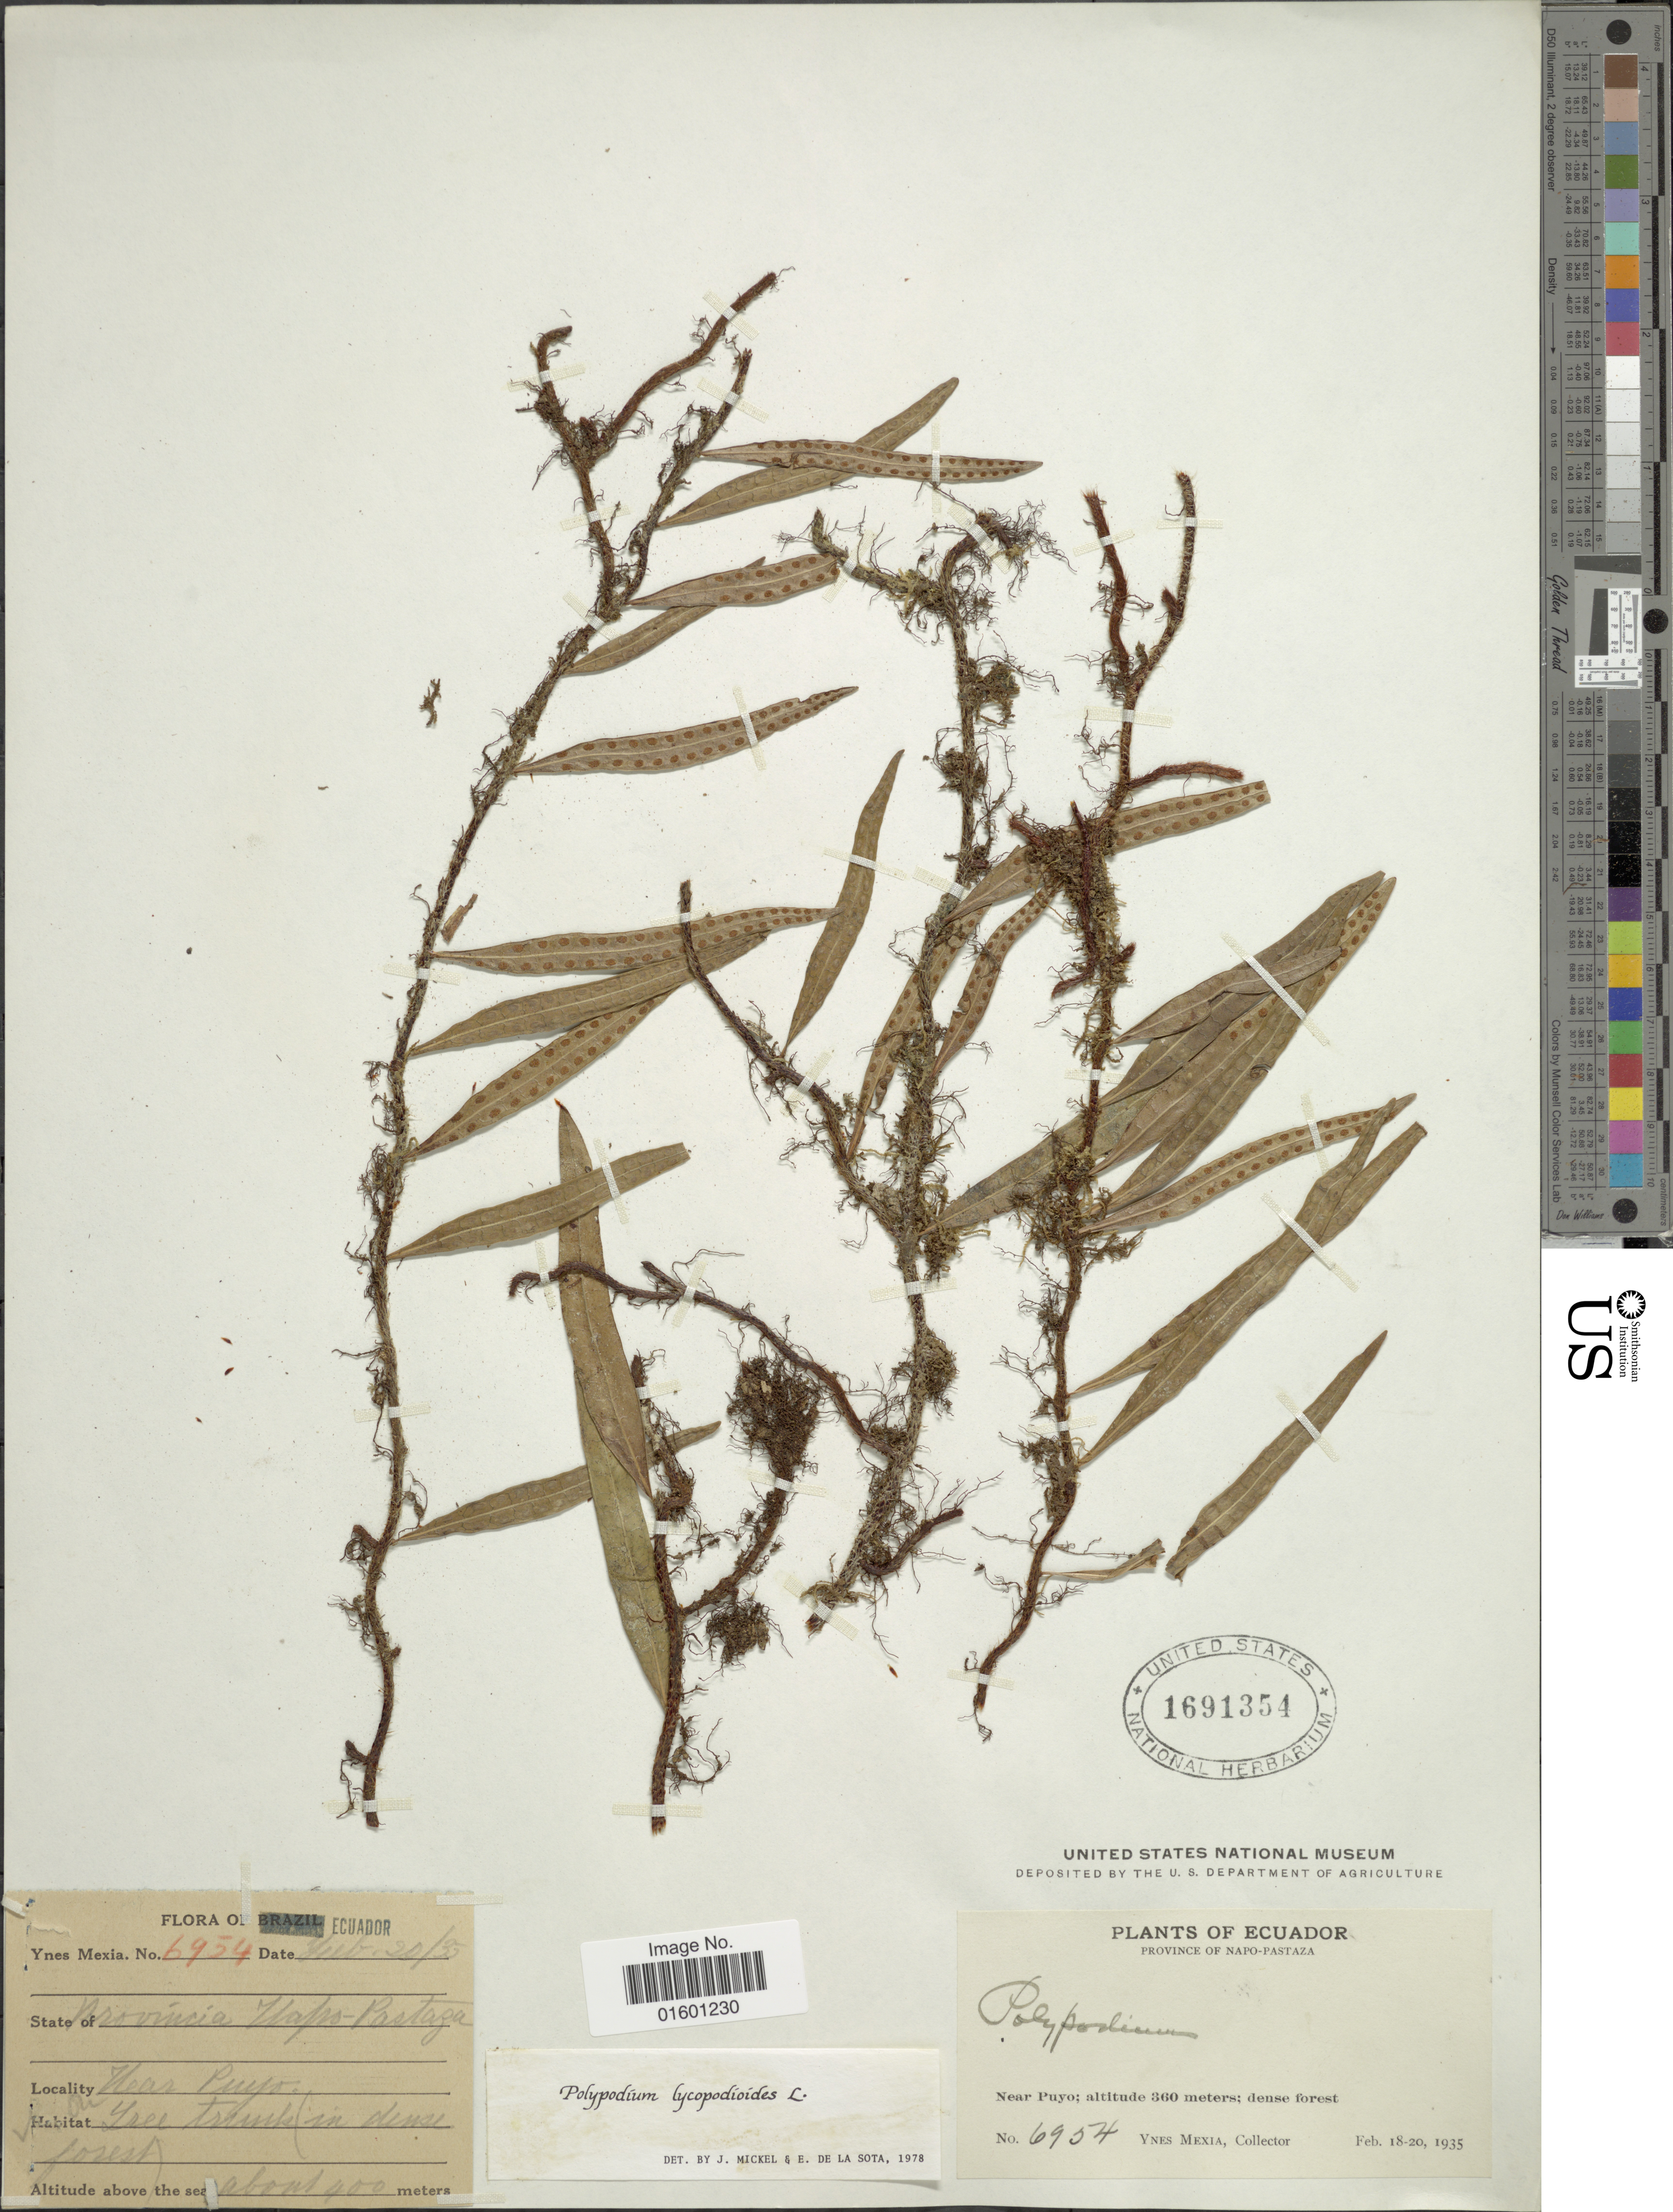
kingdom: Plantae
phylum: Tracheophyta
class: Polypodiopsida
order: Polypodiales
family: Polypodiaceae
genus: Microgramma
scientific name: Microgramma lycopodioides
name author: (L.) Copel.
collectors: Y. Mexia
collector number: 6954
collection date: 1935-02-18/1935-02-20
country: Ecuador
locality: Province of Napo - Pastaza, Near Puyo; dense forest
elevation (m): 400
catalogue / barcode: US 1691354